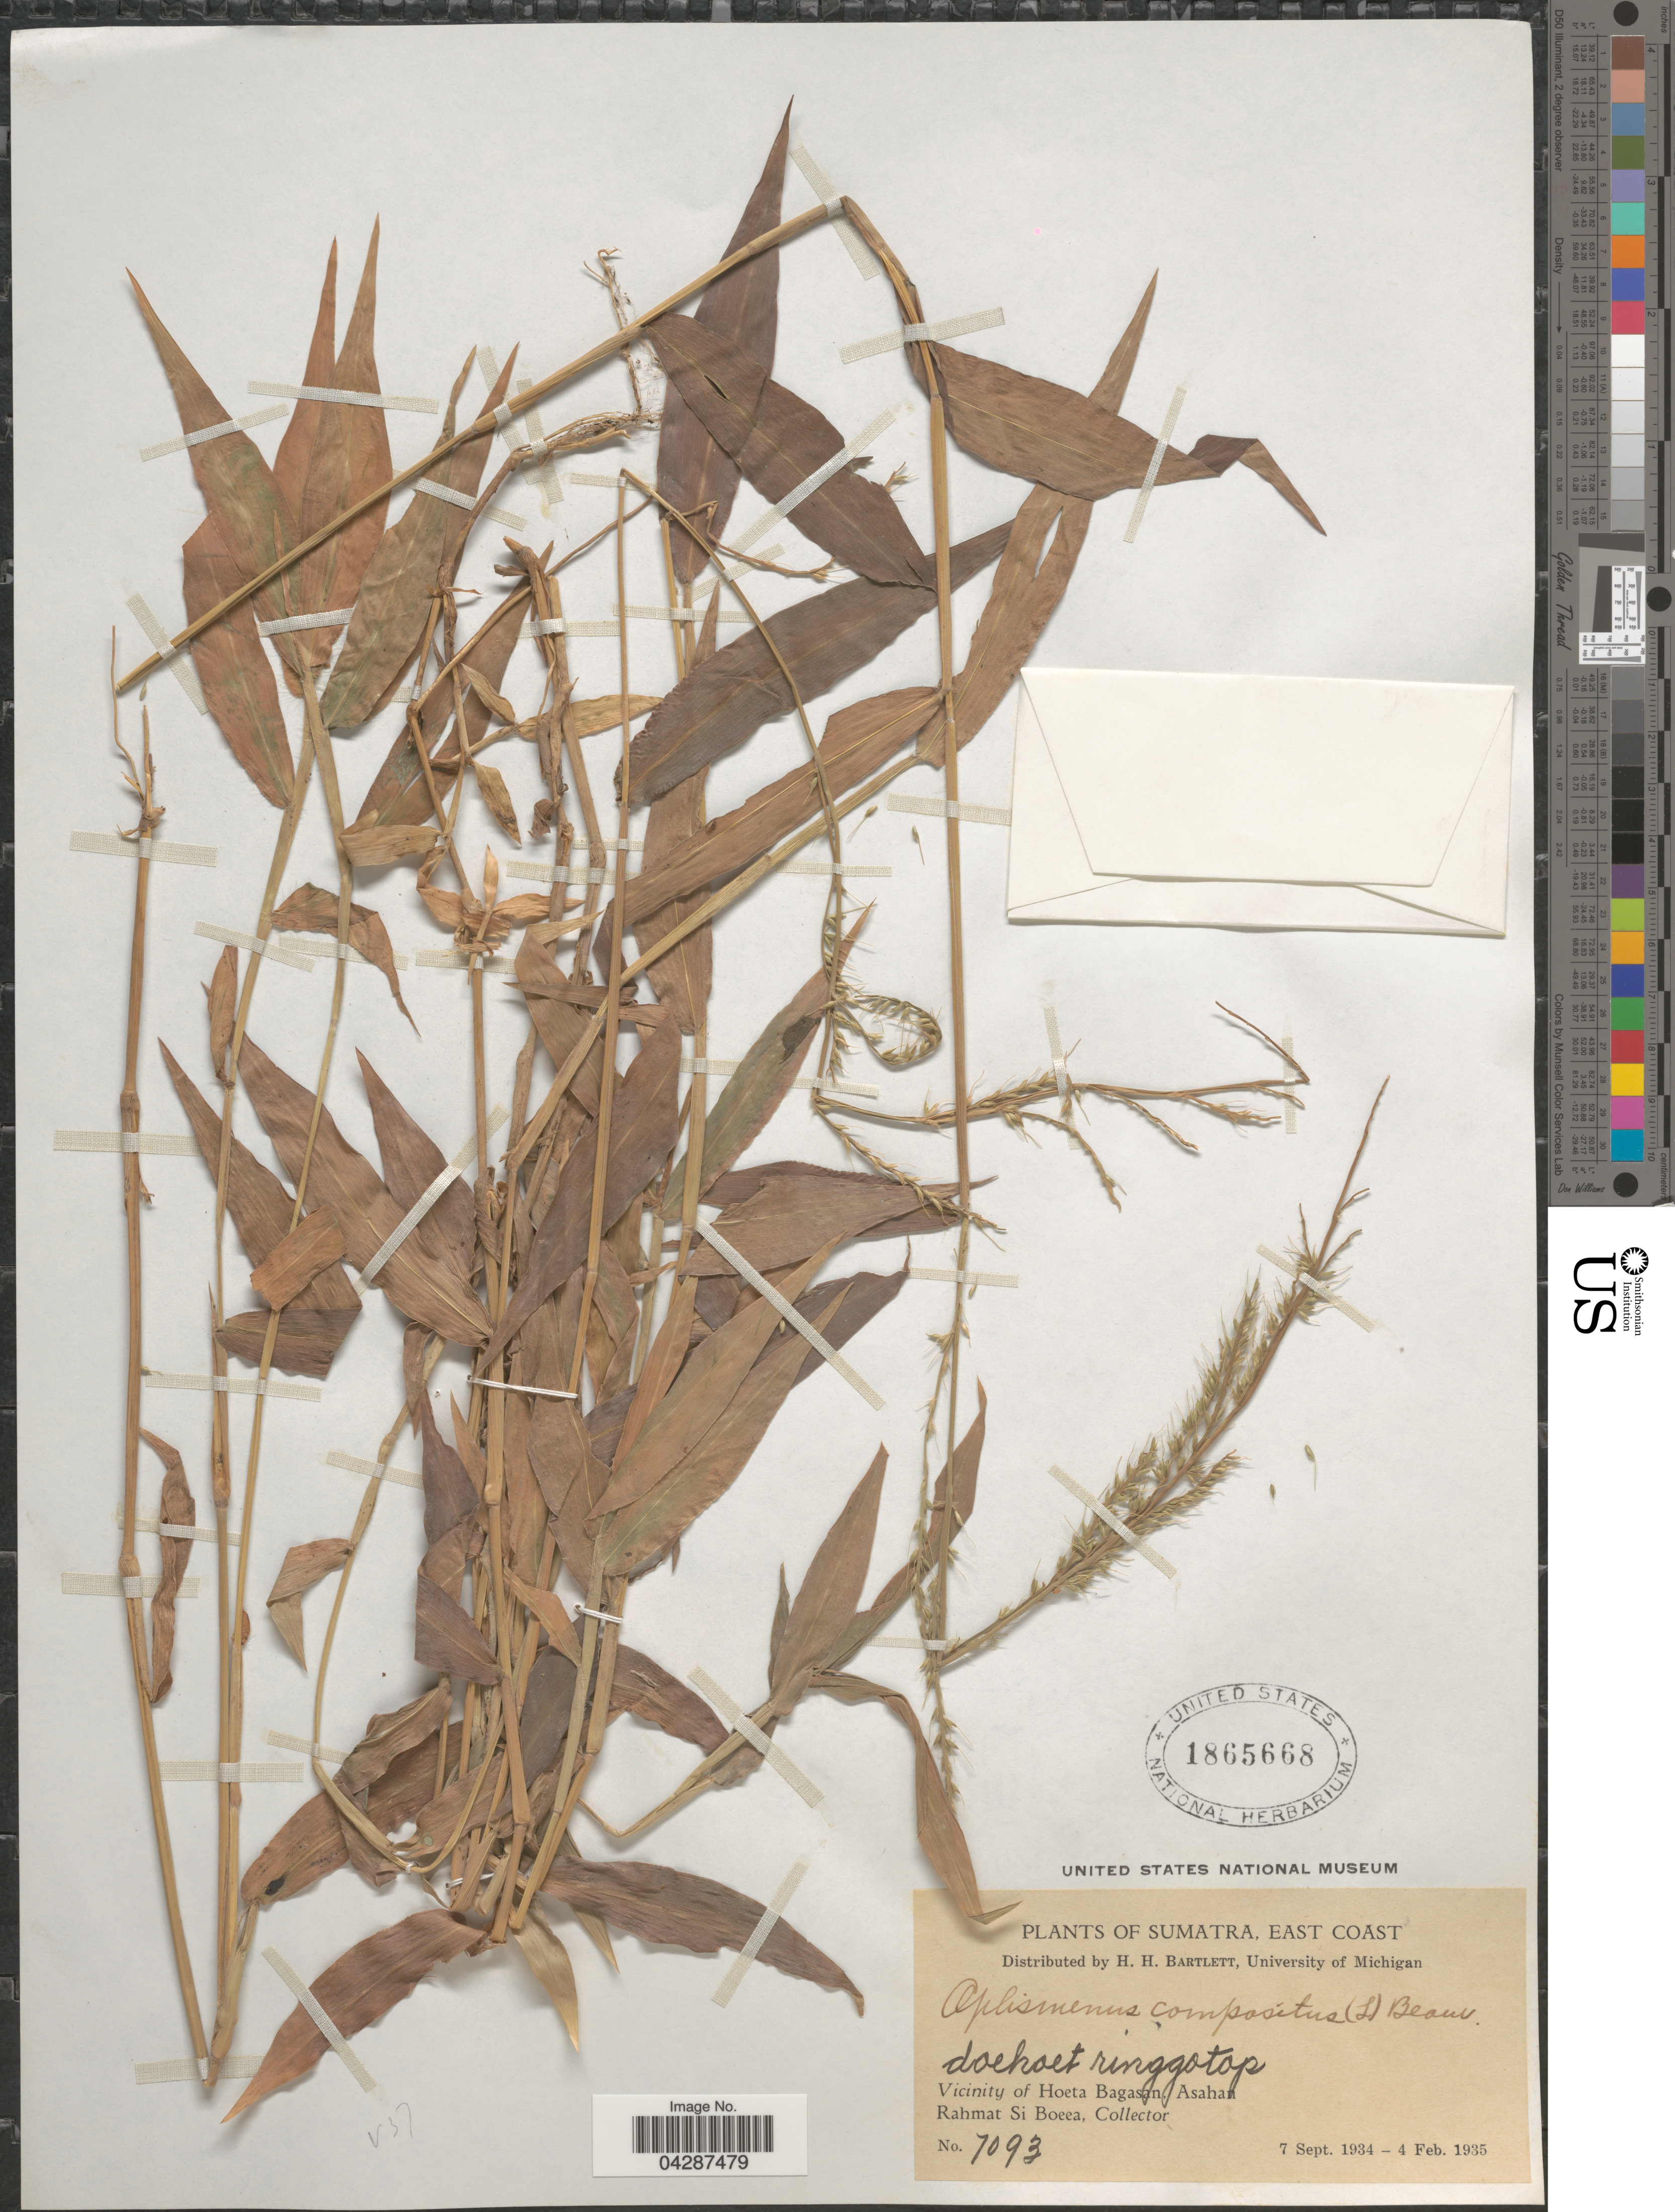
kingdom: Plantae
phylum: Tracheophyta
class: Liliopsida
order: Poales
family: Poaceae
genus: Oplismenus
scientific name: Oplismenus compositus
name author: (L.) P. Beauv.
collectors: Rahmat Si Boeea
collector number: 7093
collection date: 1934-09-07/1935-02-04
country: Indonesia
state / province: Sumatra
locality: East Coast. Doehoet ringgotop. Vicinity of Hoeta Bagasan, Asahan.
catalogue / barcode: US 1865668